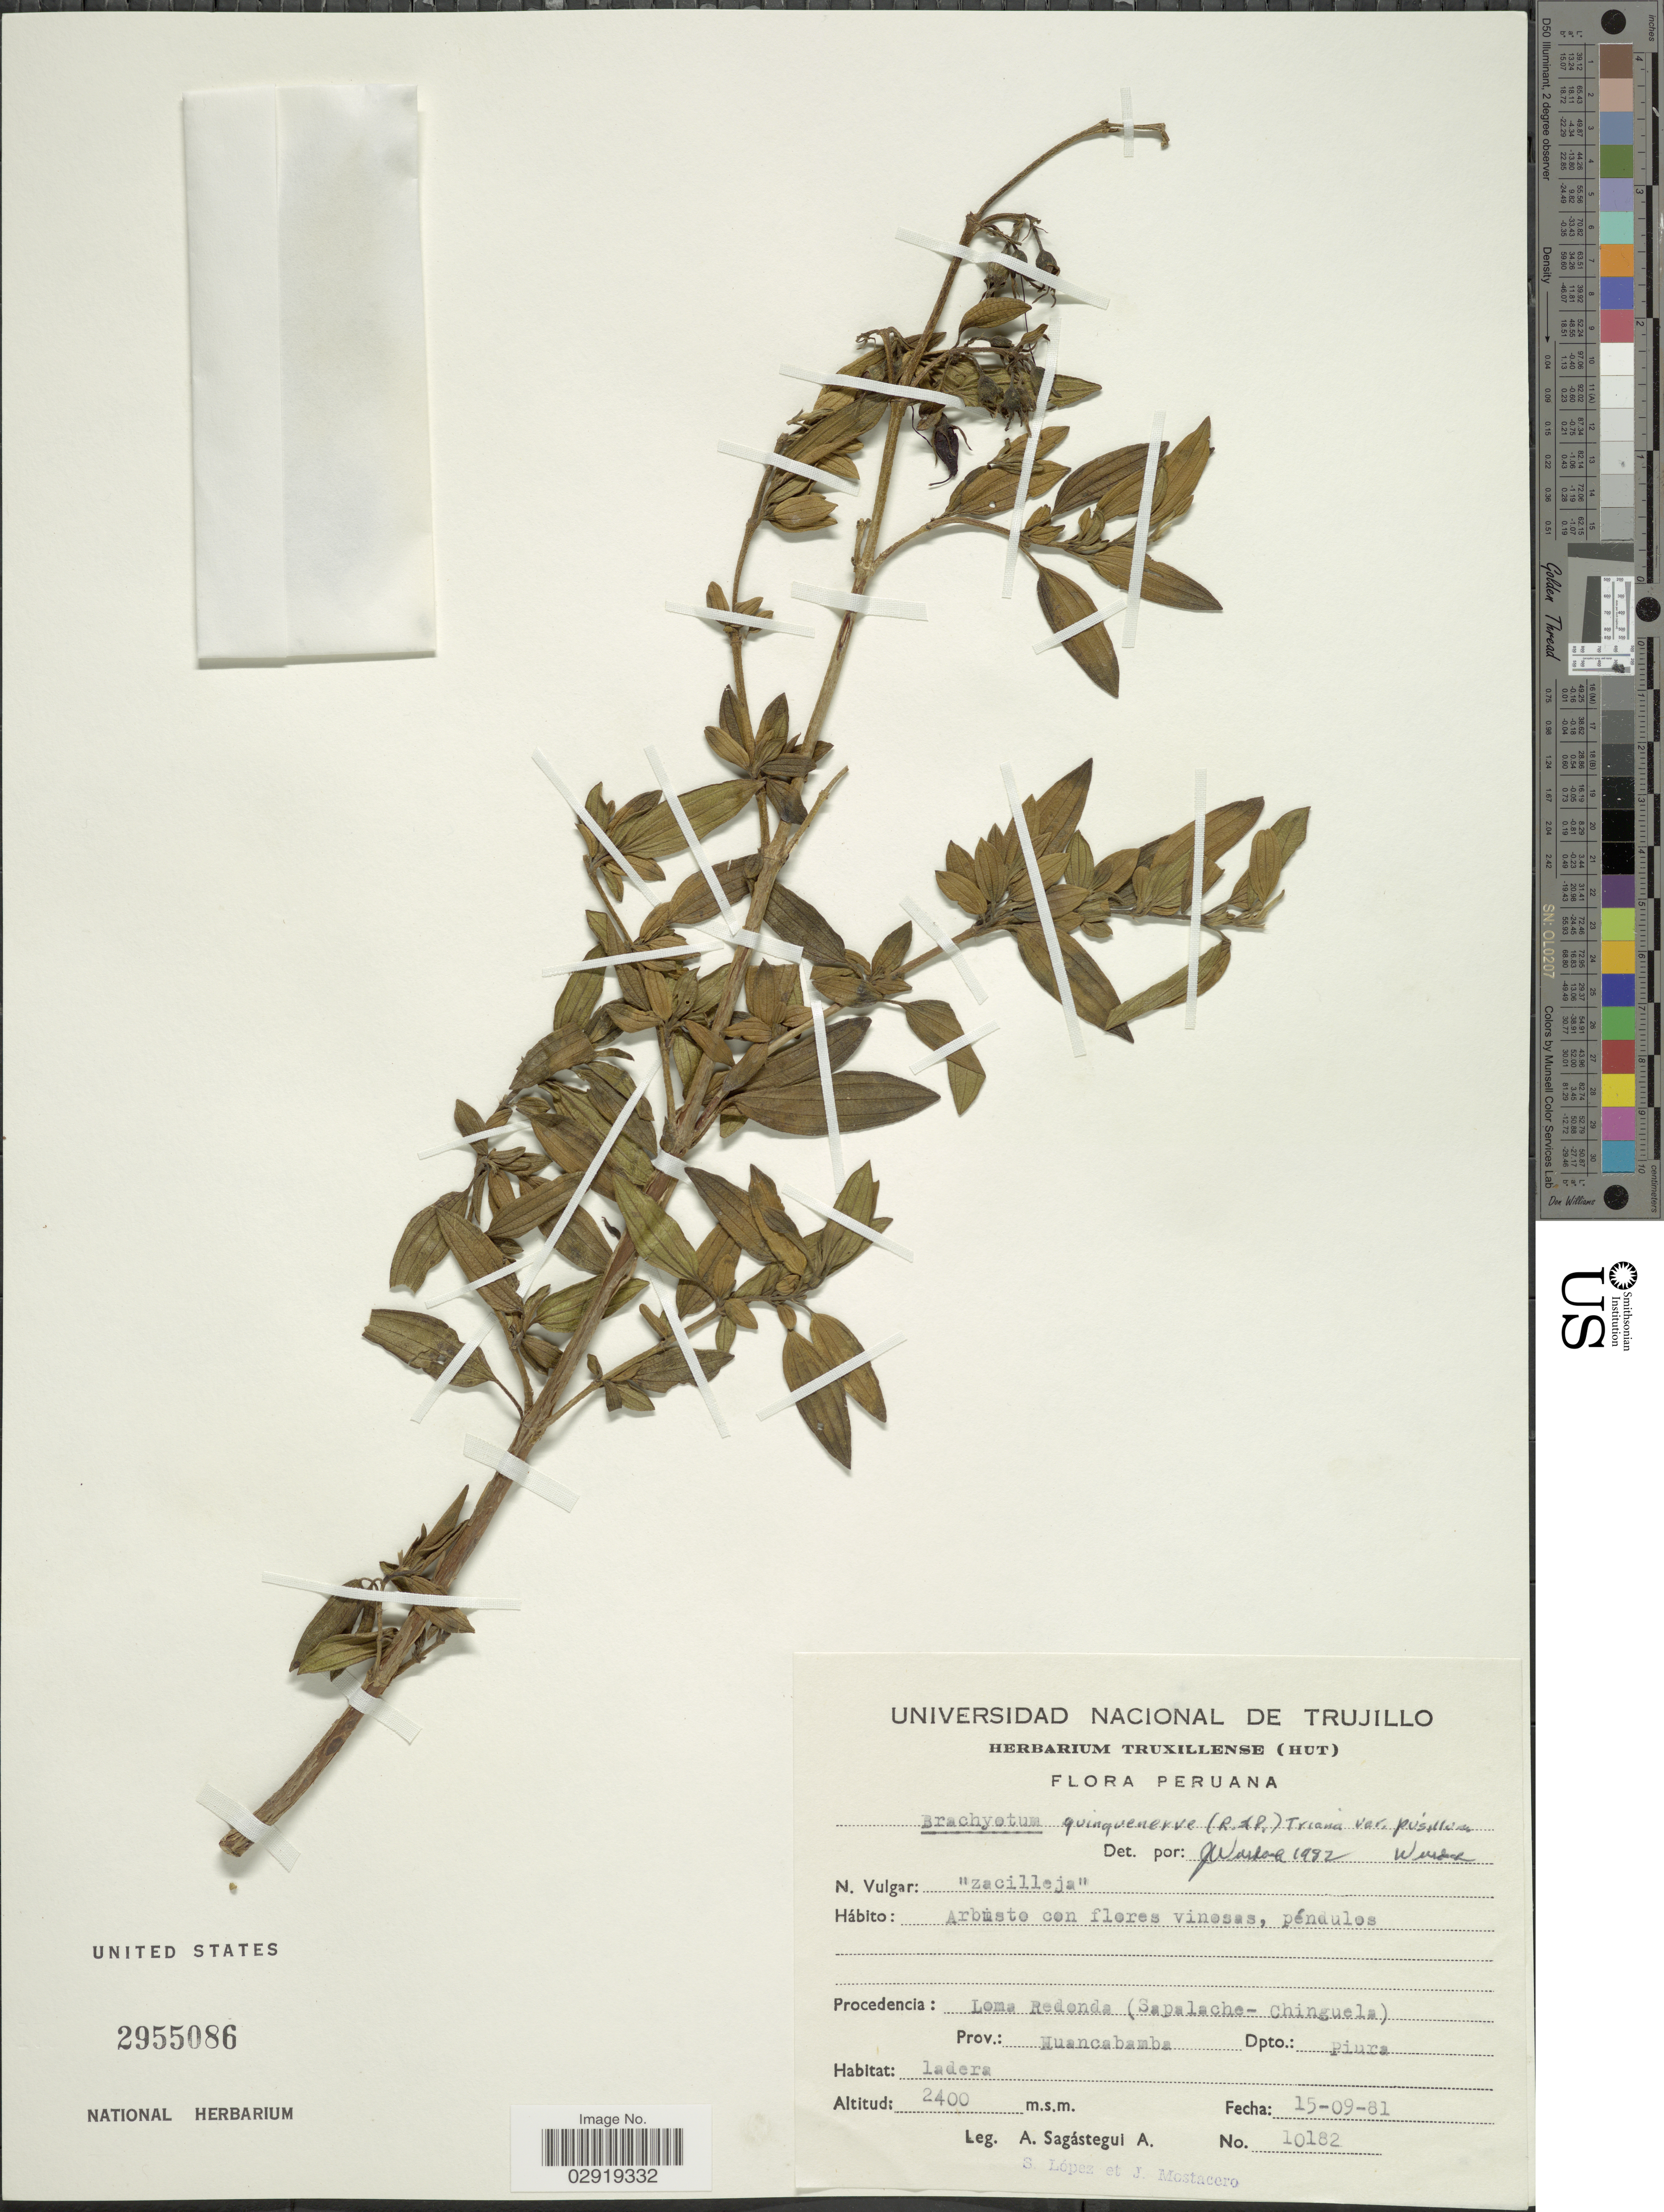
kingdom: Plantae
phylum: Tracheophyta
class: Magnoliopsida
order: Myrtales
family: Melastomataceae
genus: Brachyotum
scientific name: Brachyotum quinquenerve var. pusillum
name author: Wurdack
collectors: A. Sagástegui A., S. Lopez & J. Mostacero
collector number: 10182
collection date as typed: Transcribed d/m/y: 15/9/81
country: Peru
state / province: Piura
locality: Loma Redonda (Sapalache-Chinguela). Prov.: Huancabamba. Dpto.: Piura.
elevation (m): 2400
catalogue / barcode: US 2955086